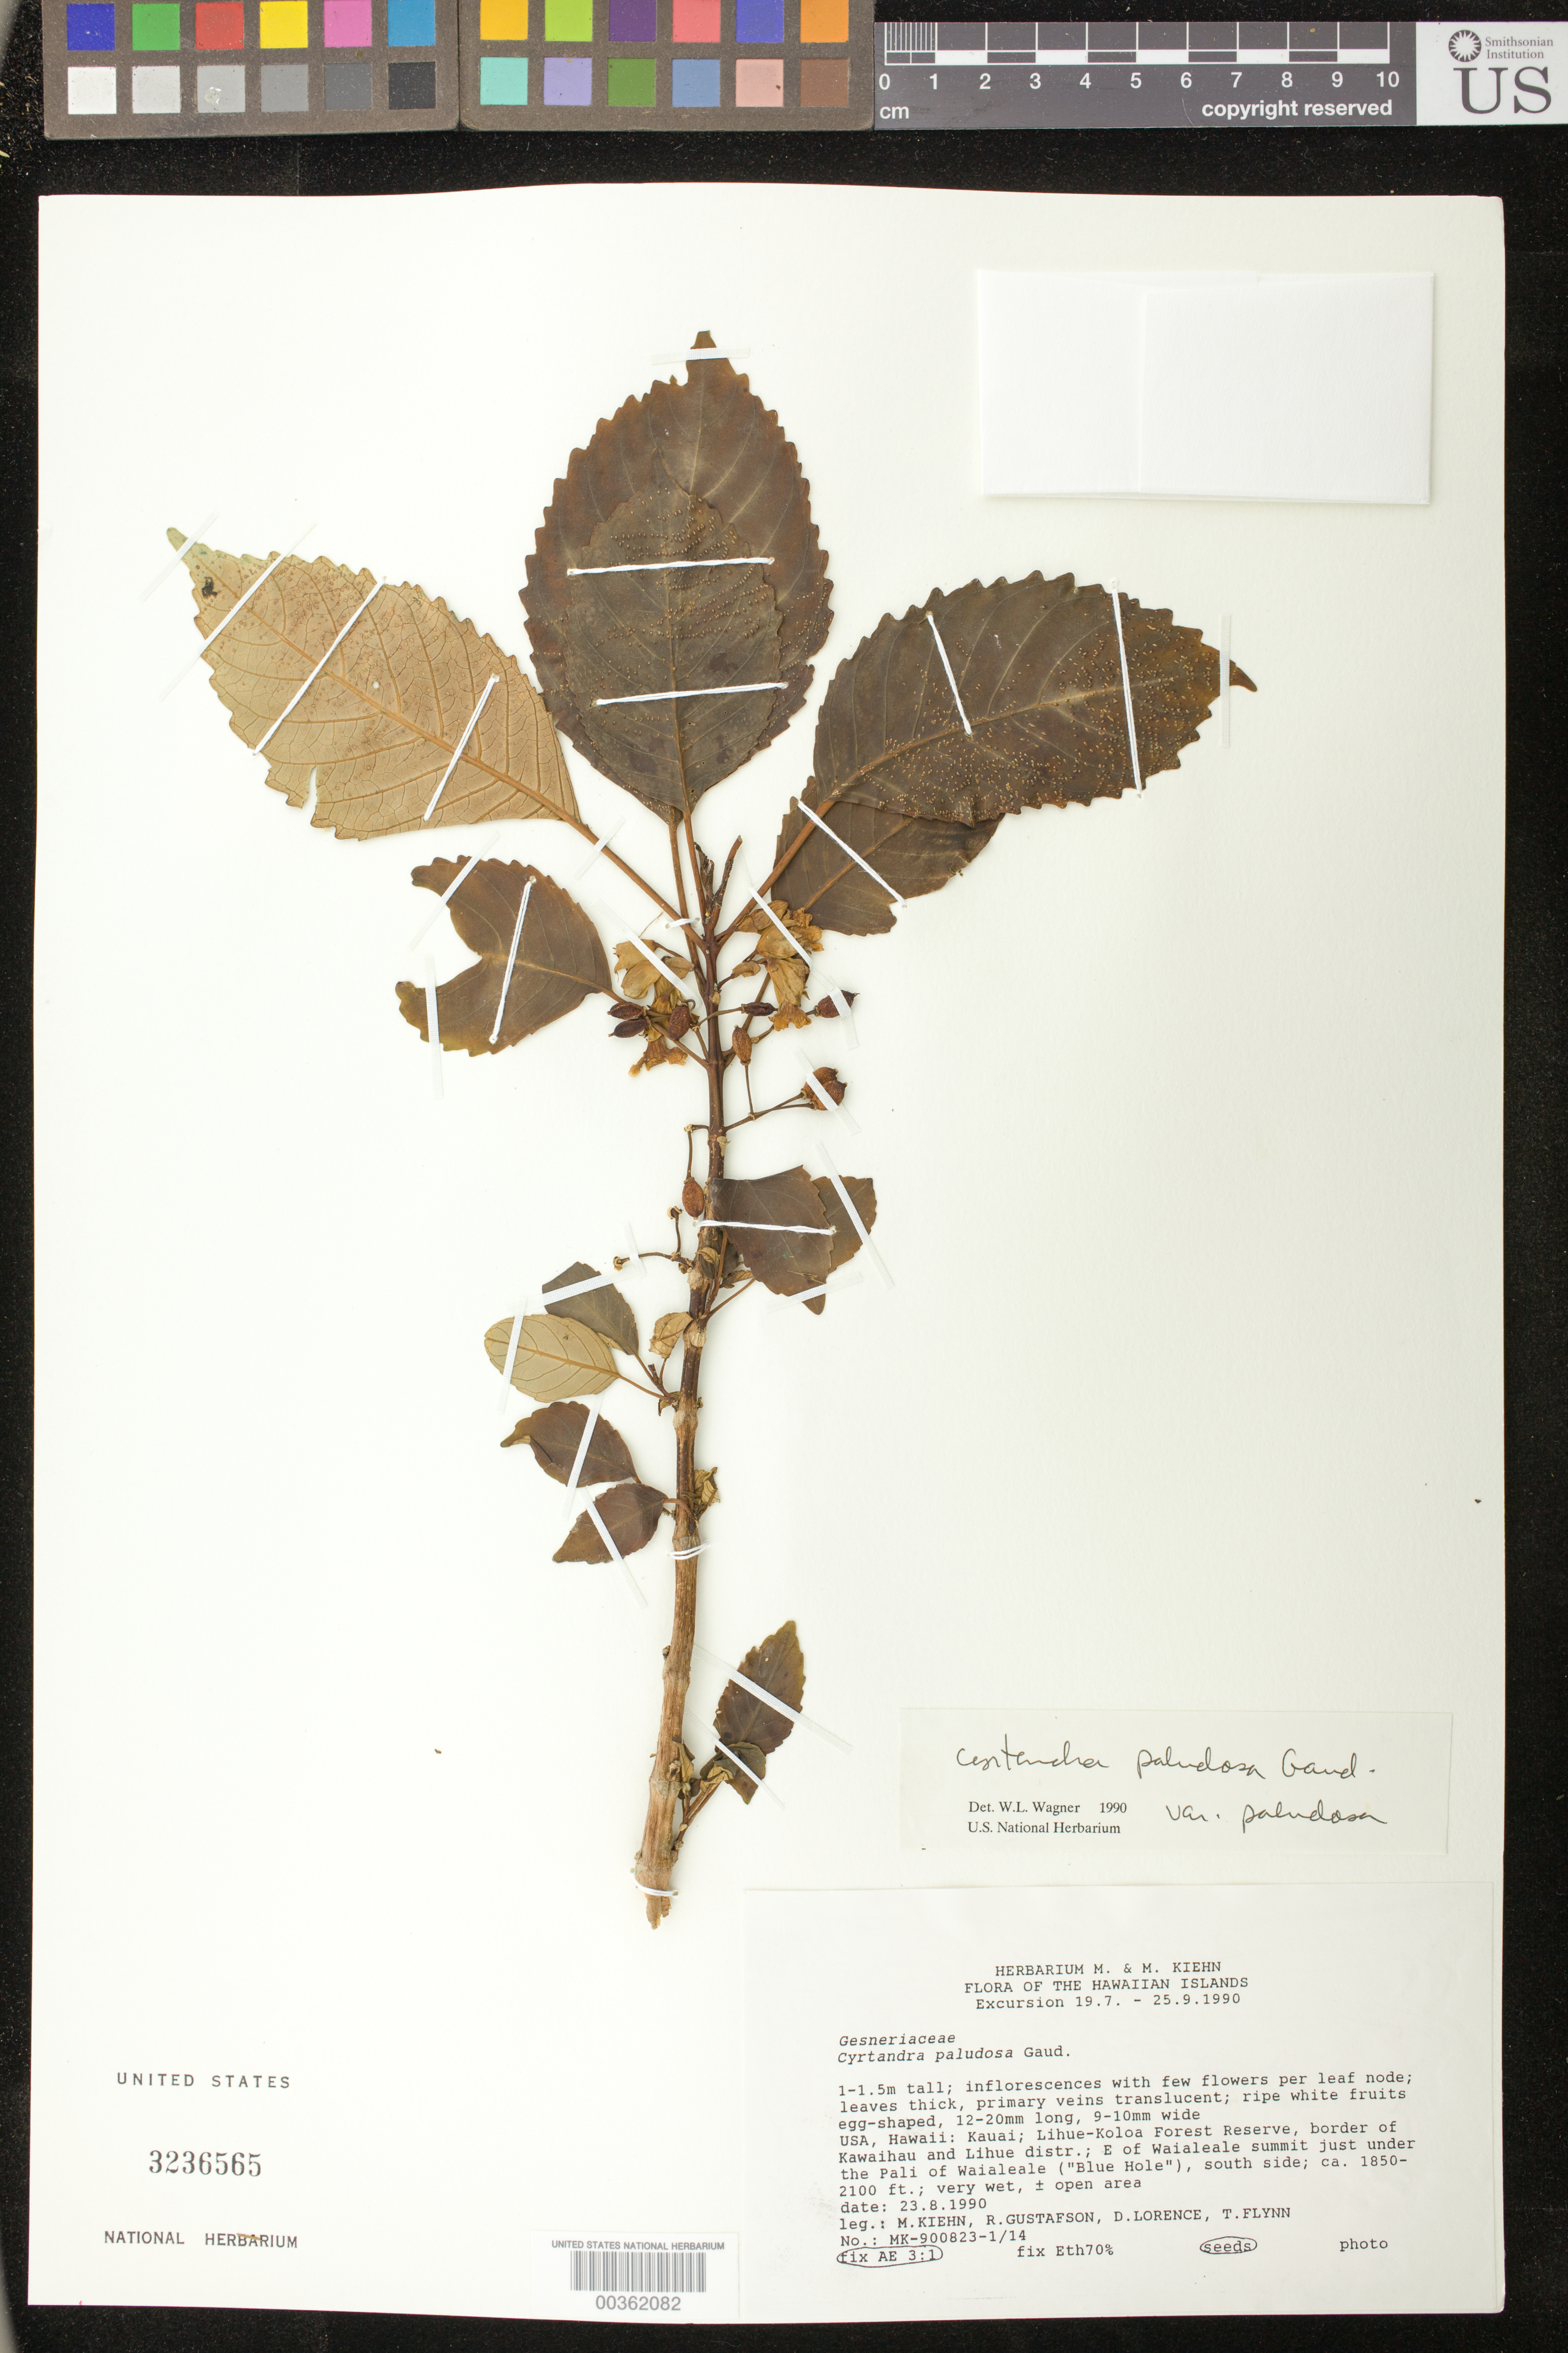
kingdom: Plantae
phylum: Tracheophyta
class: Magnoliopsida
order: Lamiales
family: Gesneriaceae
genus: Cyrtandra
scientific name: Cyrtandra paludosa var. paludosa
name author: Gaudich.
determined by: Wagner, W. L., (BOT), Smithsonian Institution - National Museum of Natural History (UNITED STATES)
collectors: M. Kiehn, R. Gustafson, D. Lorence & T. W. Flynn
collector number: MK- 900823 -1/14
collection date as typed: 23 Aug 1990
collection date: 1990-08-23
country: United States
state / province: Hawaii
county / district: Kauai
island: Kaua'i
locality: Kauai co., Lihue-Koloa forest reserve, border of Kawaihau and Lihue distr.; E of Waialeale summit just under pali of Waialeale, S side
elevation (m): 564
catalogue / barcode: US 3236565